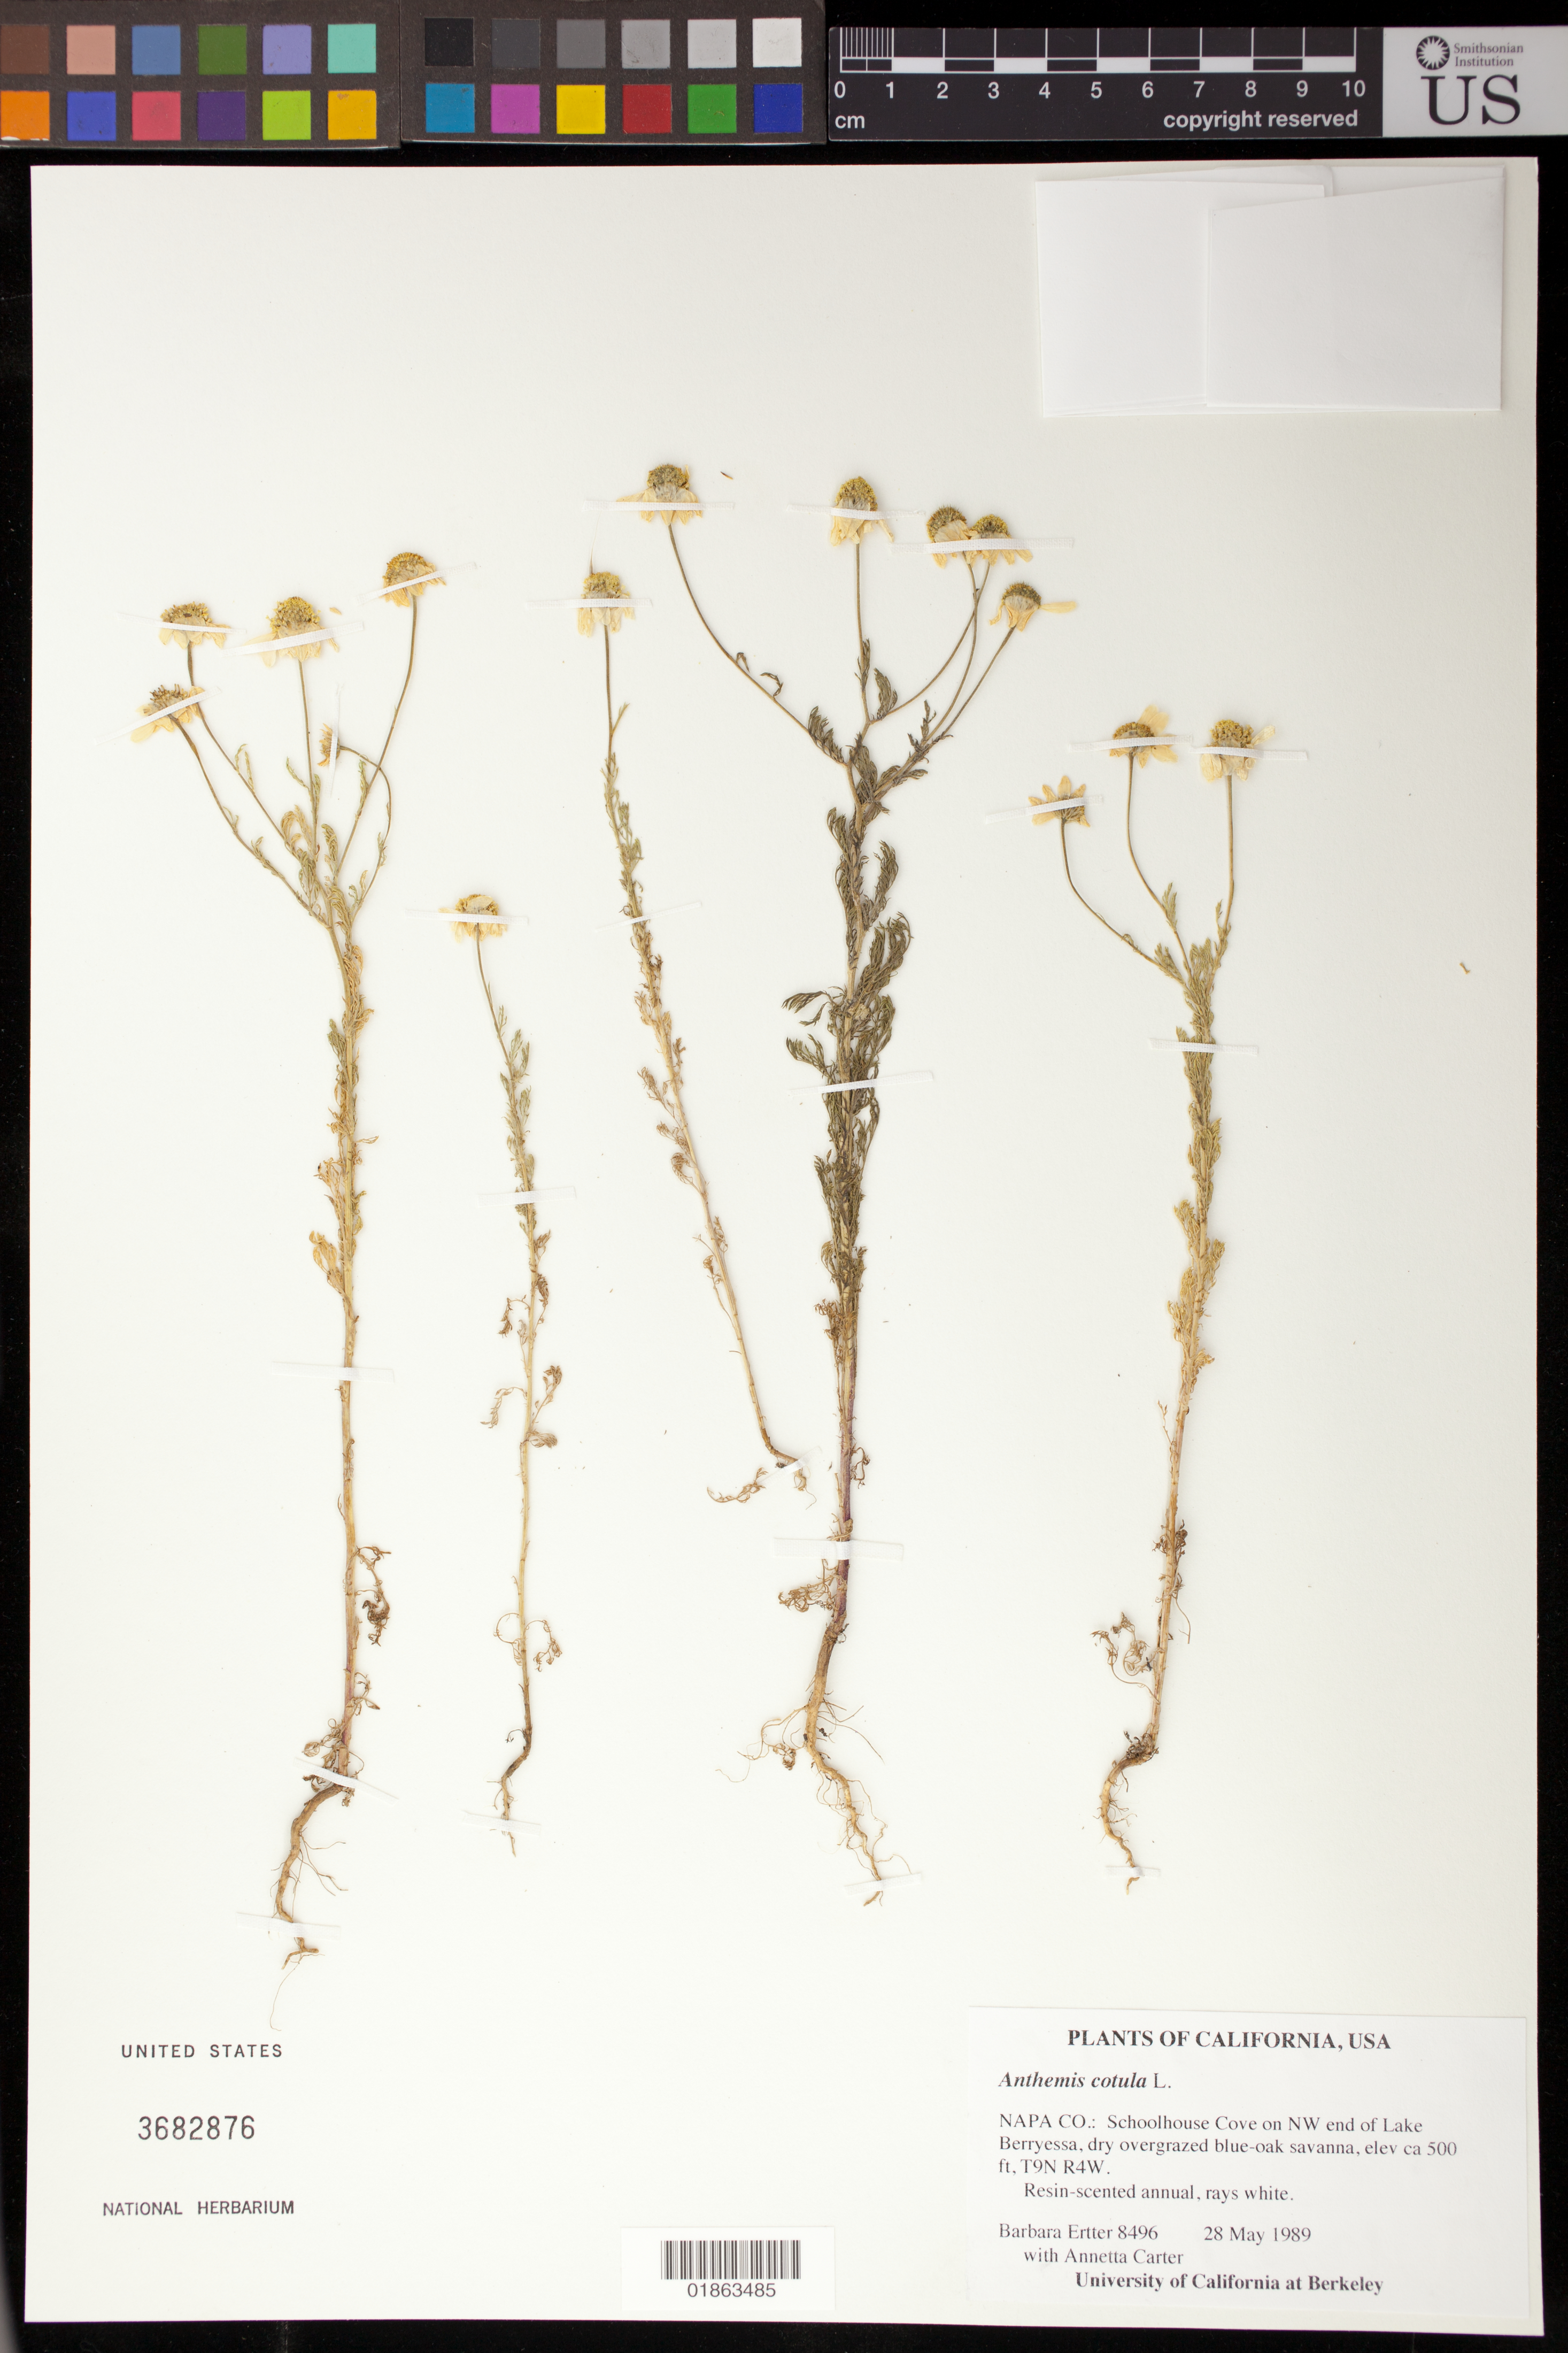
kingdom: Plantae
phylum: Tracheophyta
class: Magnoliopsida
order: Asterales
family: Asteraceae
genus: Anthemis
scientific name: Anthemis cotula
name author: L.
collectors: B. Ertter & A. Carter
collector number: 8496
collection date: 1989-05-28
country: United States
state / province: California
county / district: Napa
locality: Schoolhouse Cove on NW end of Lake Berryessa; T9N R4W.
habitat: Dry overgrazed blue-oak savanna.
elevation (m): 152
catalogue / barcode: US 3682876